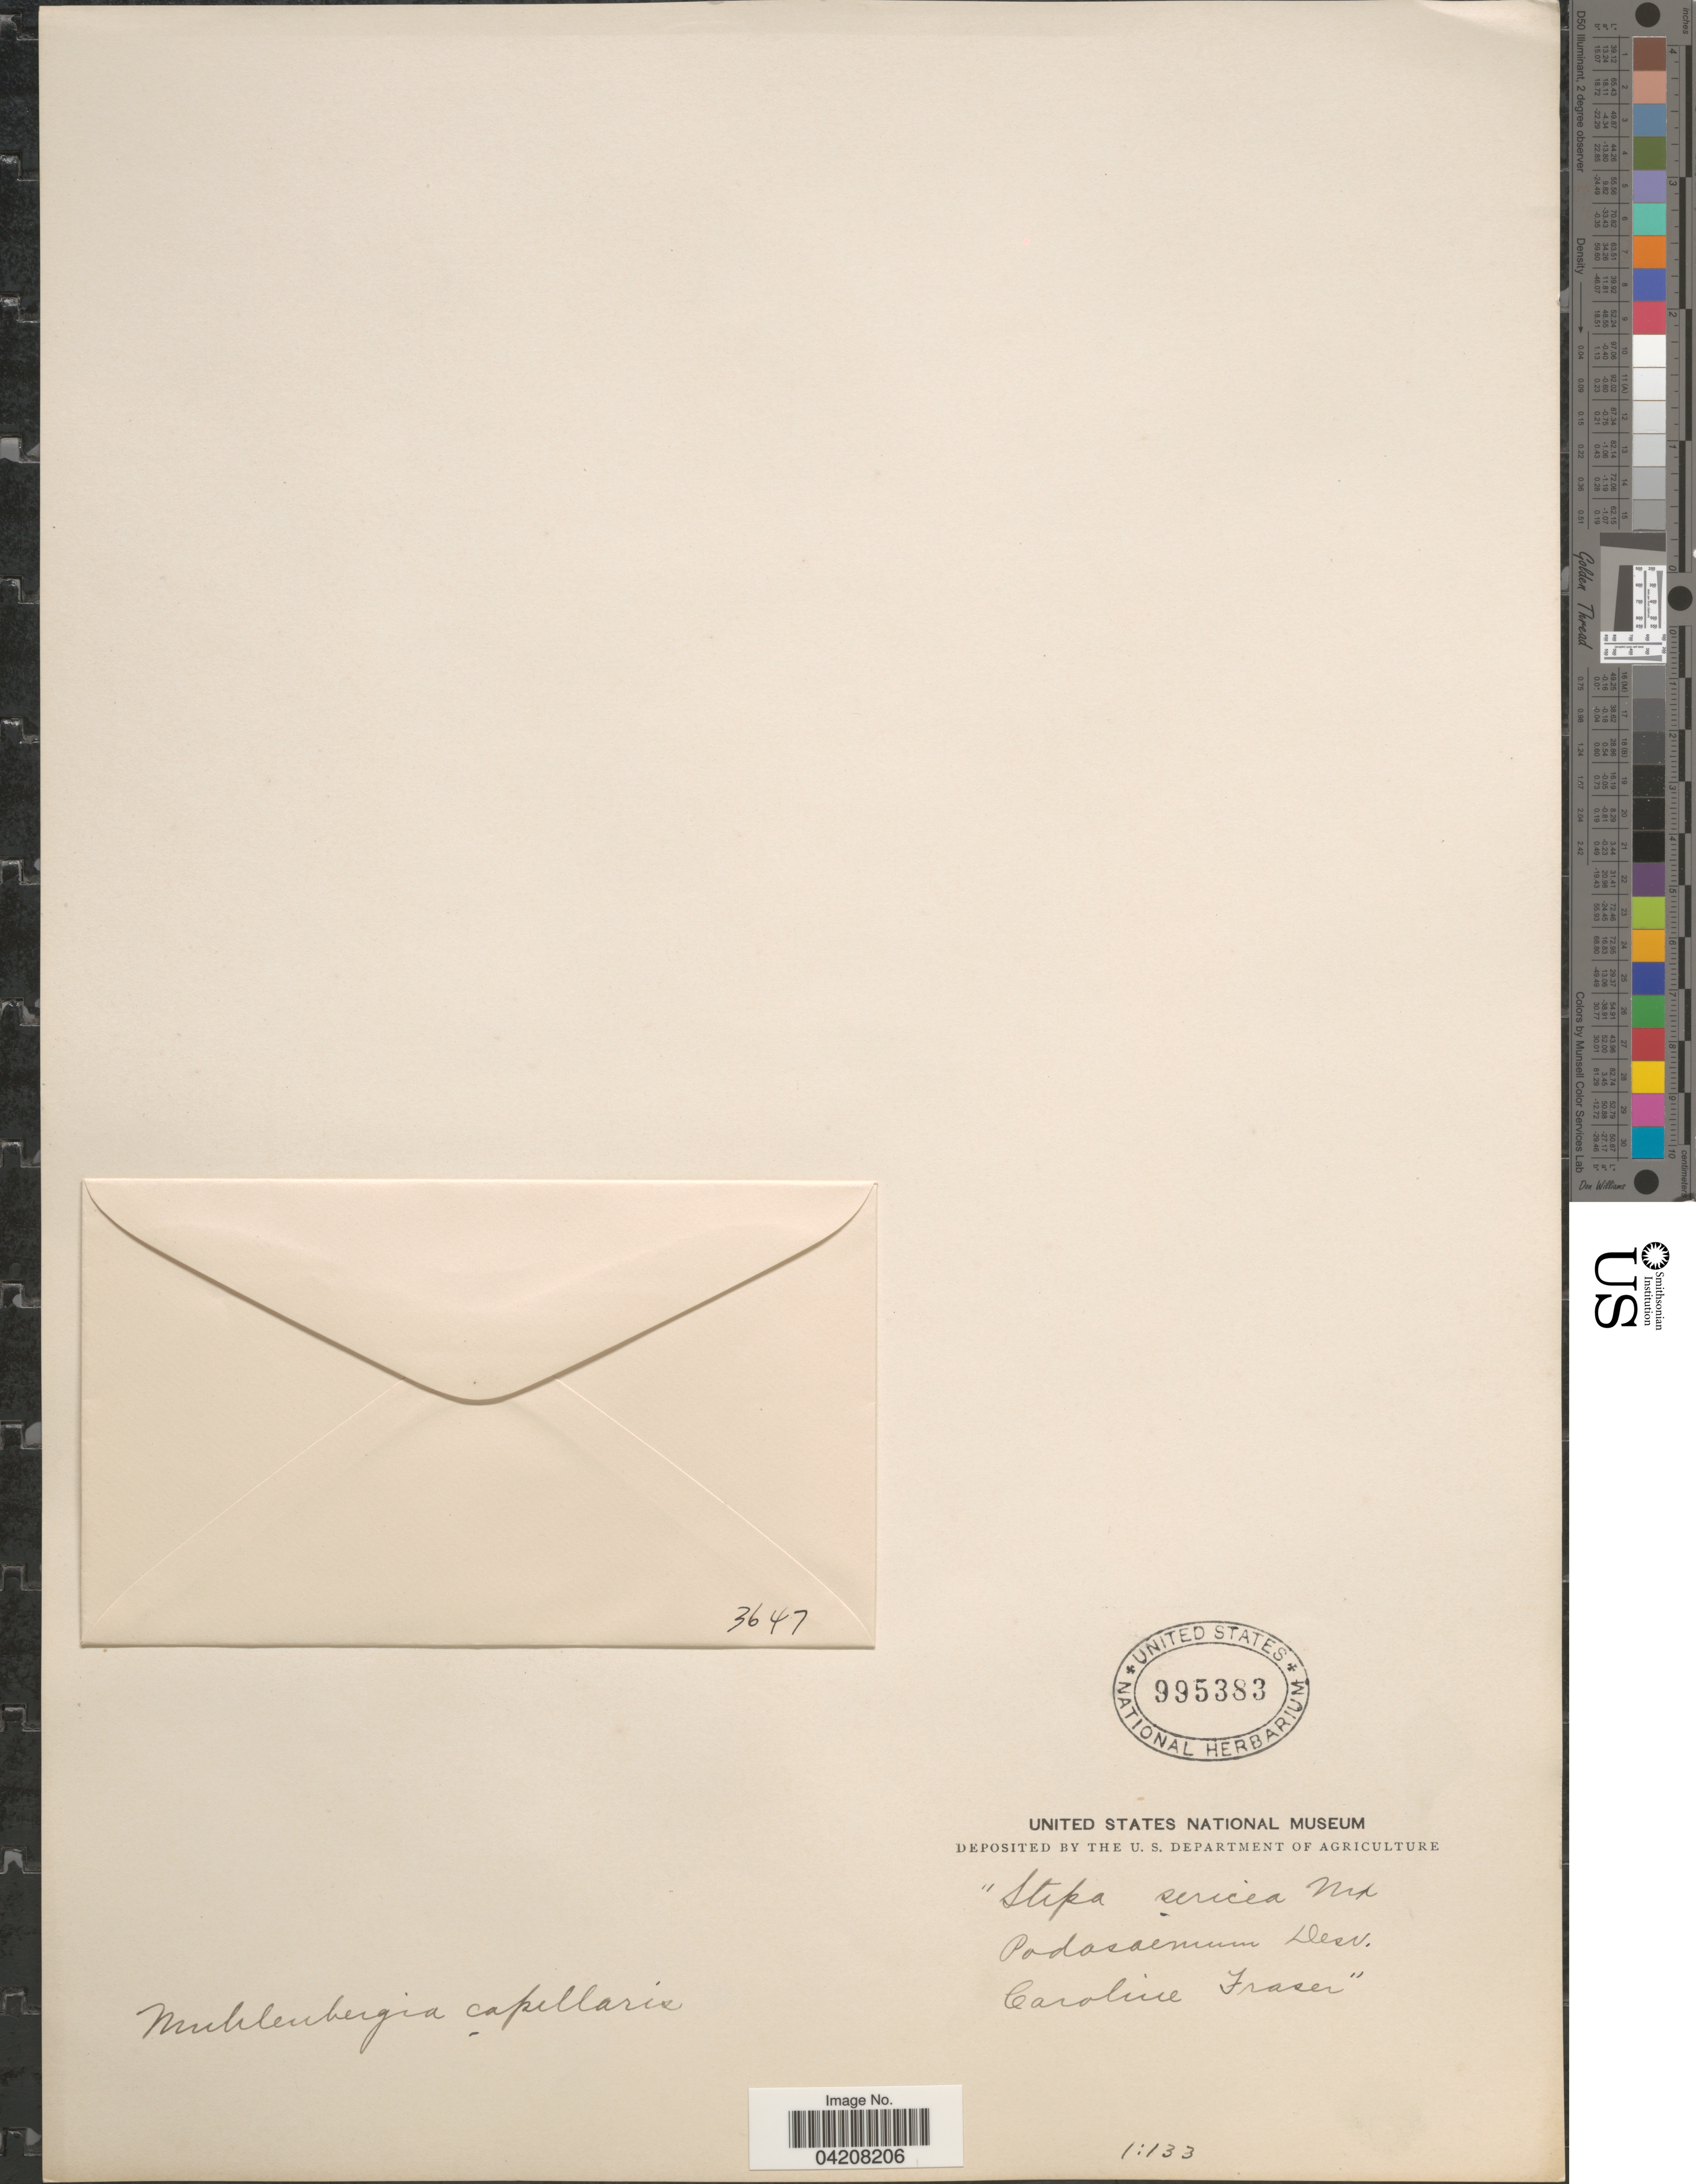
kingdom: Plantae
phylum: Tracheophyta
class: Liliopsida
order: Poales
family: Poaceae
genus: Muhlenbergia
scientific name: Muhlenbergia capillaris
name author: (Lam.) Trin.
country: United States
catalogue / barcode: US 995383